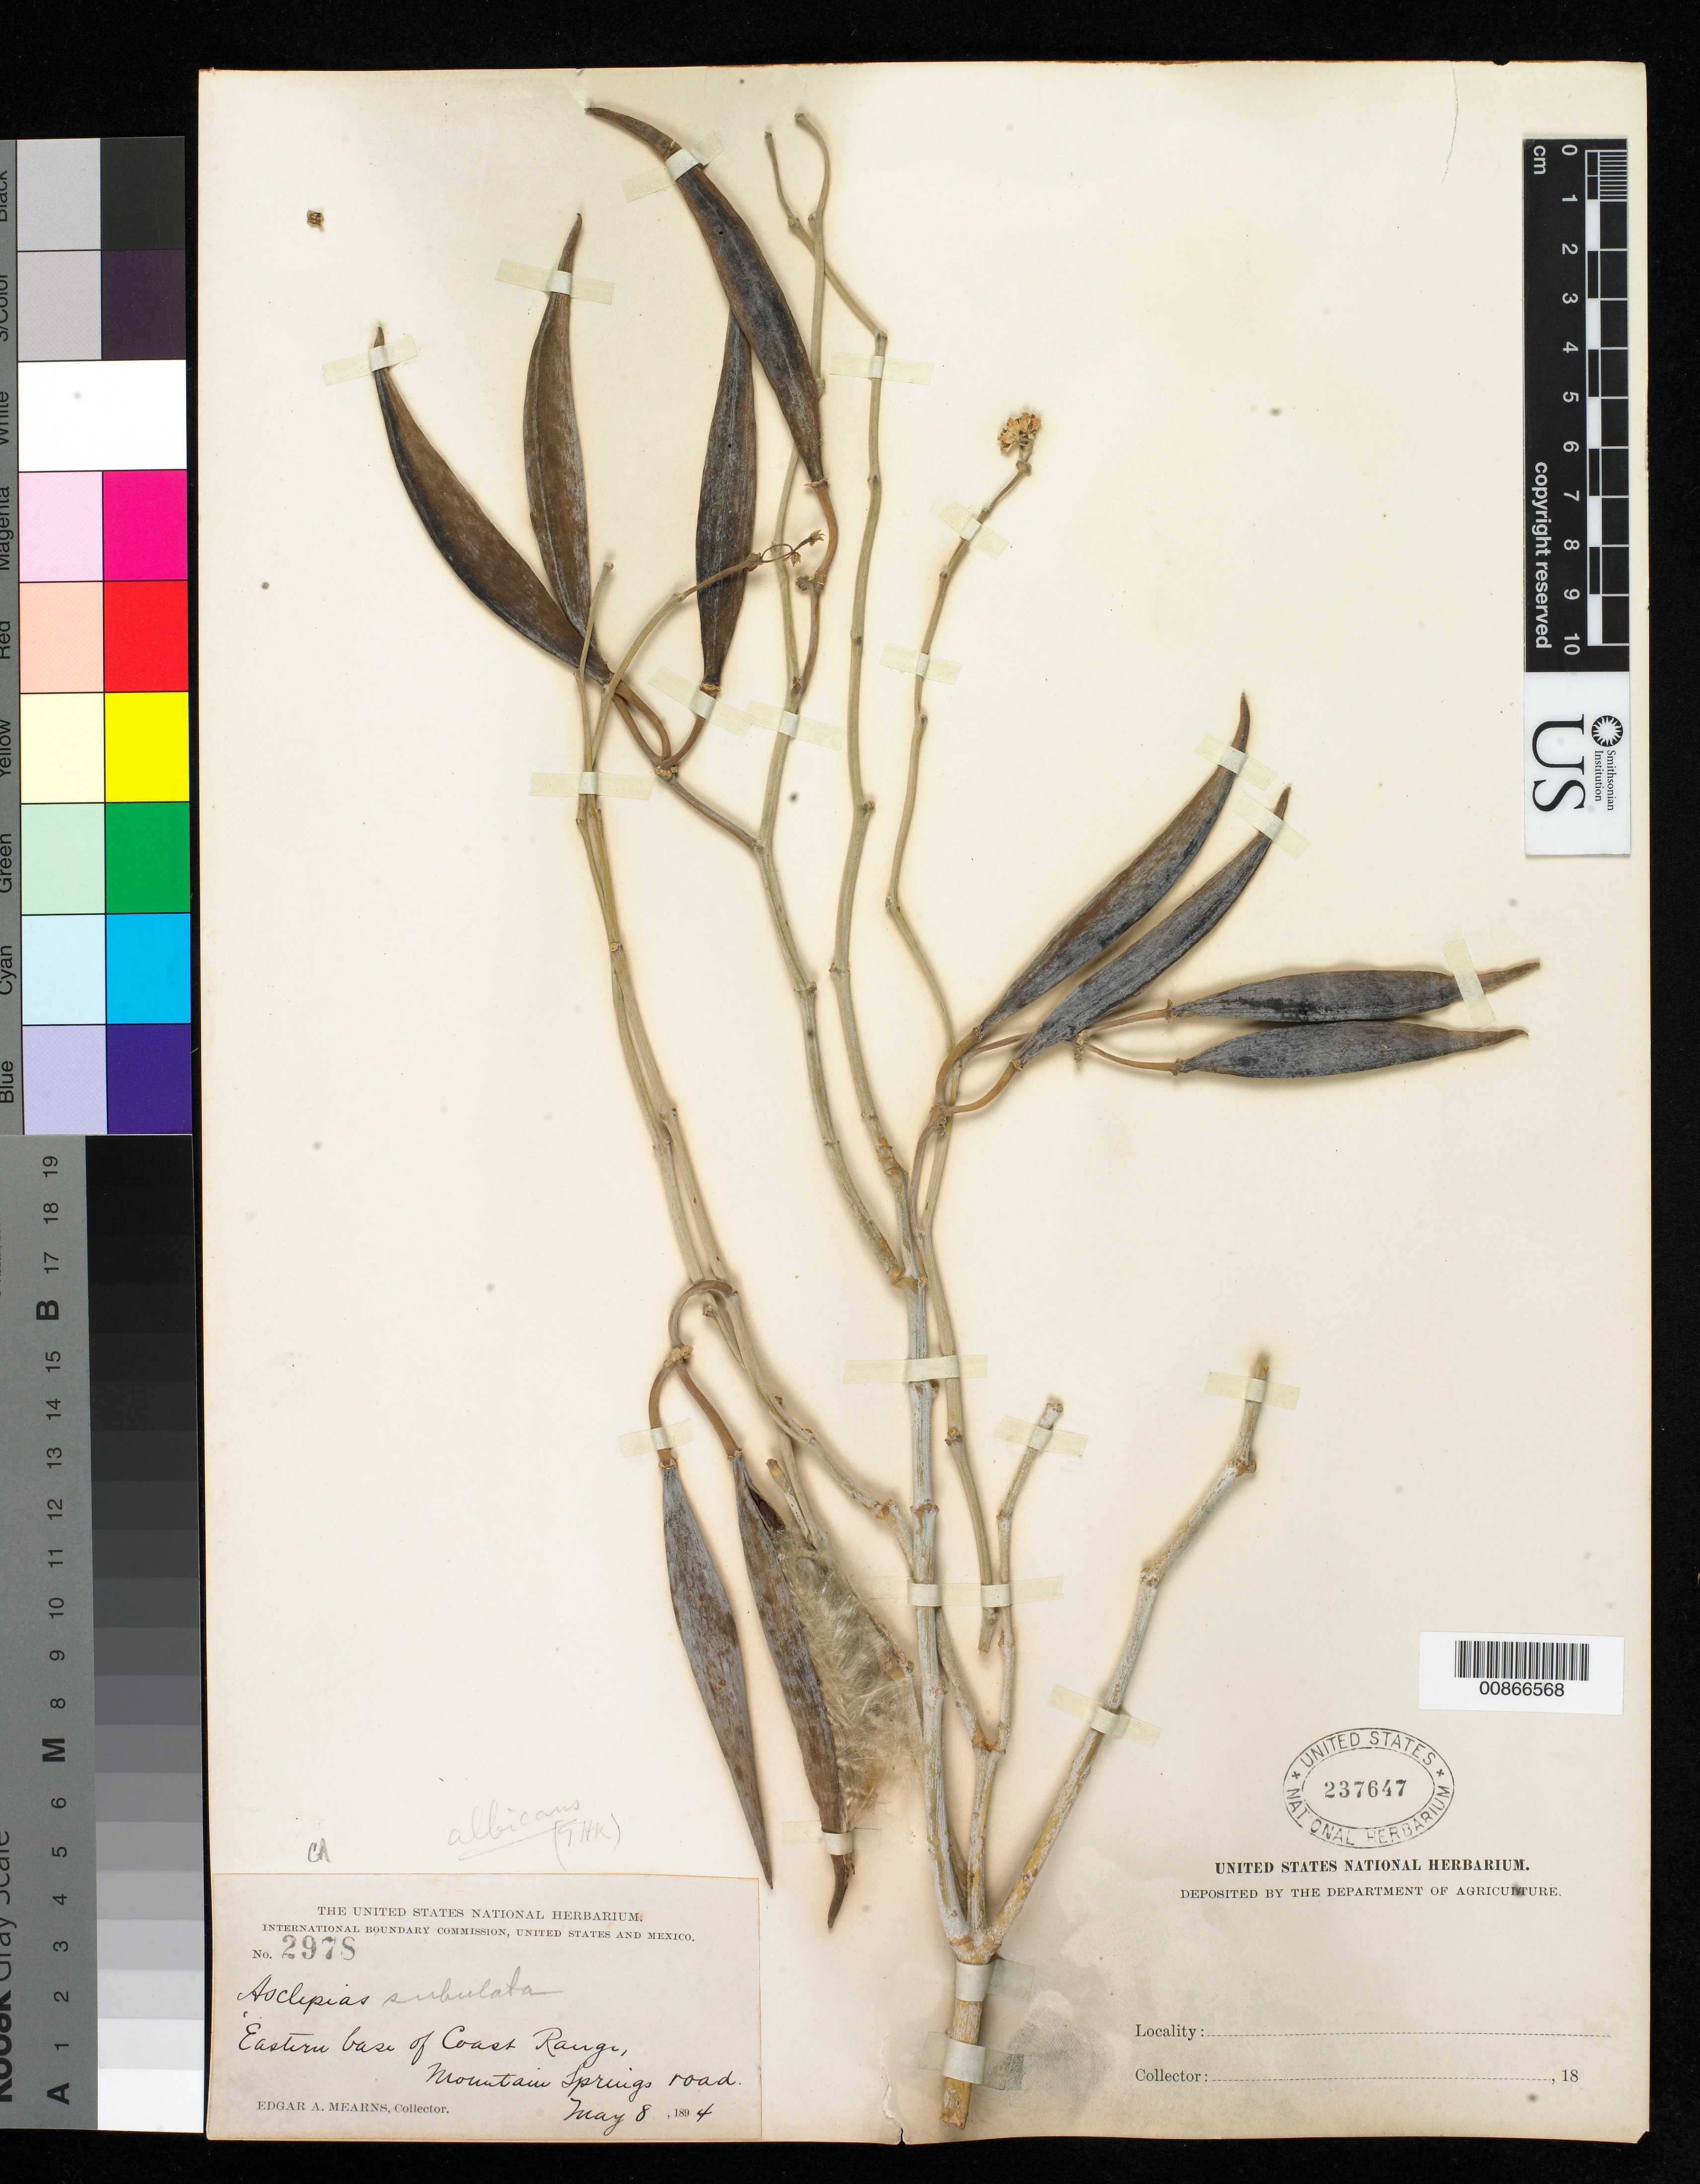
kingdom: Plantae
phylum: Tracheophyta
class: Magnoliopsida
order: Gentianales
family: Apocynaceae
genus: Asclepias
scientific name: Asclepias albicans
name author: S. Watson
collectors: E. A. Mearns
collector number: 2978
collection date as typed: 08 May 1894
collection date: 1894-05-08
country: United States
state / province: California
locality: Eastern base of Coast Range, Mountain Springs road.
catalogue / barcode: US 237647